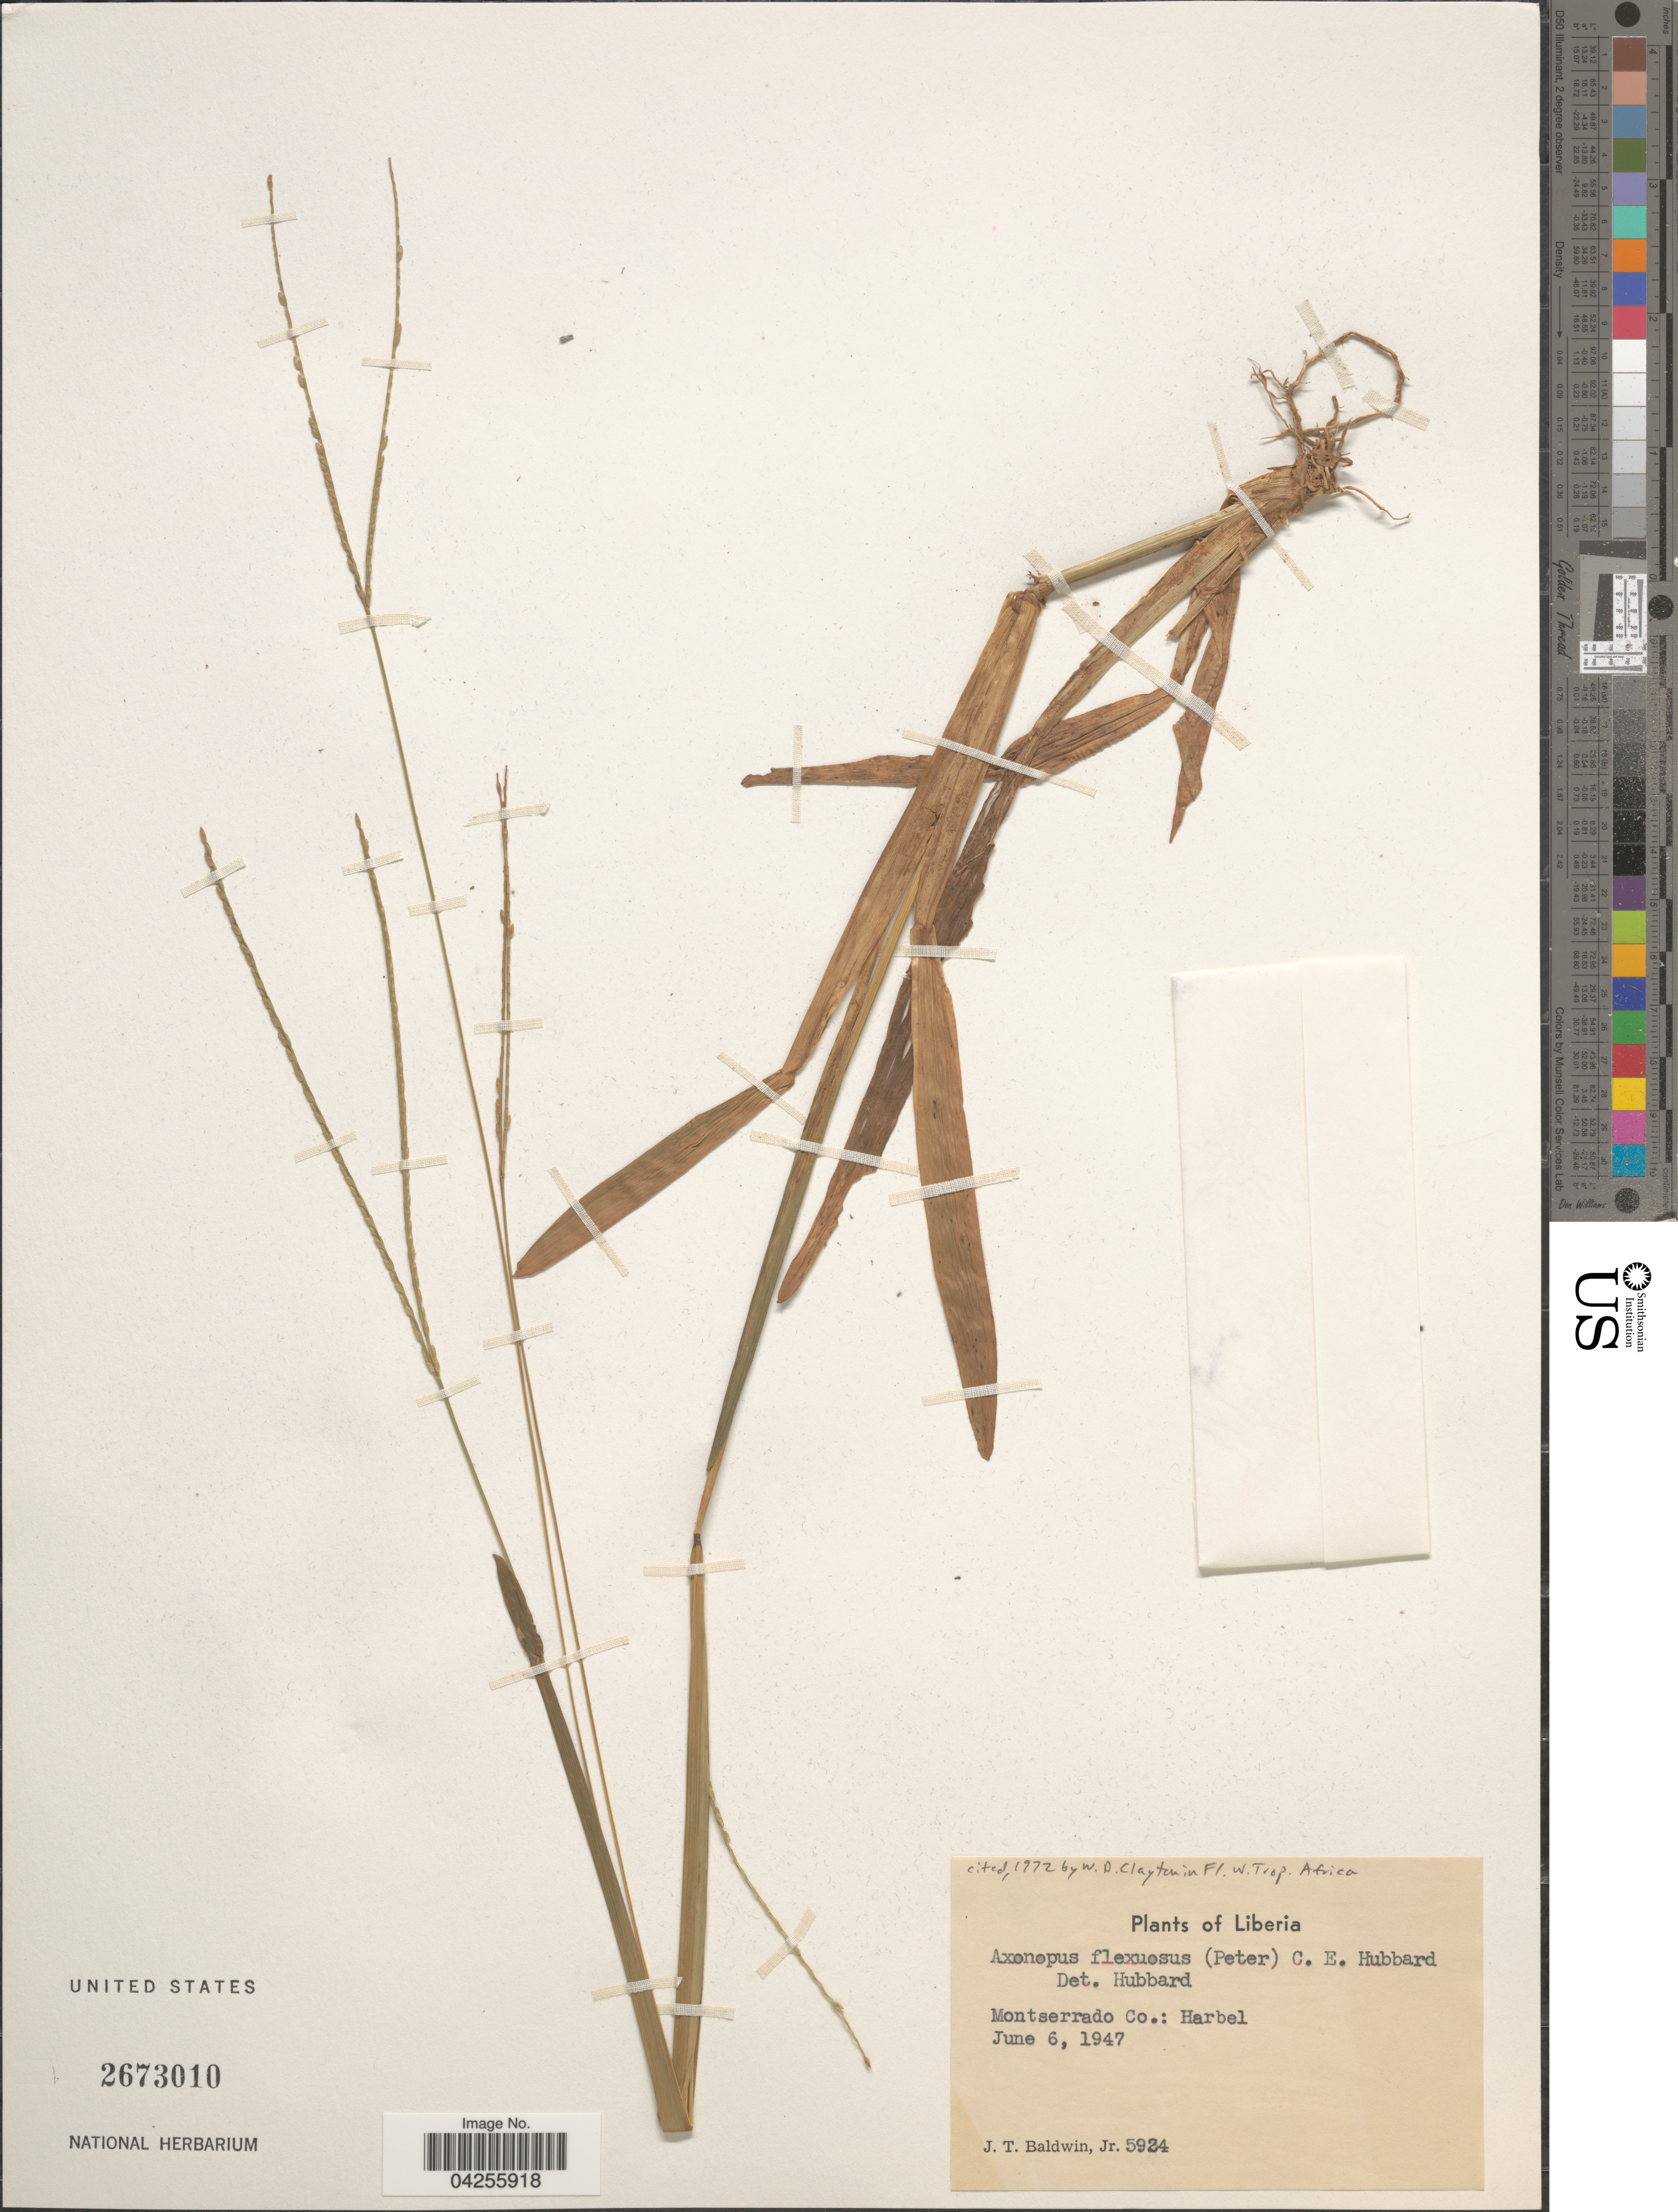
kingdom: Plantae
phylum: Tracheophyta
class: Liliopsida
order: Poales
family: Poaceae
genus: Axonopus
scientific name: Axonopus flexuosus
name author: (Peter) C. E. Hubb.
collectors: J. T. Baldwin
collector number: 5924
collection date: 1947-06-06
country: Liberia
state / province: Montserrado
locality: Montserrado Co.: Harbel.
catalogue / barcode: US 2673010